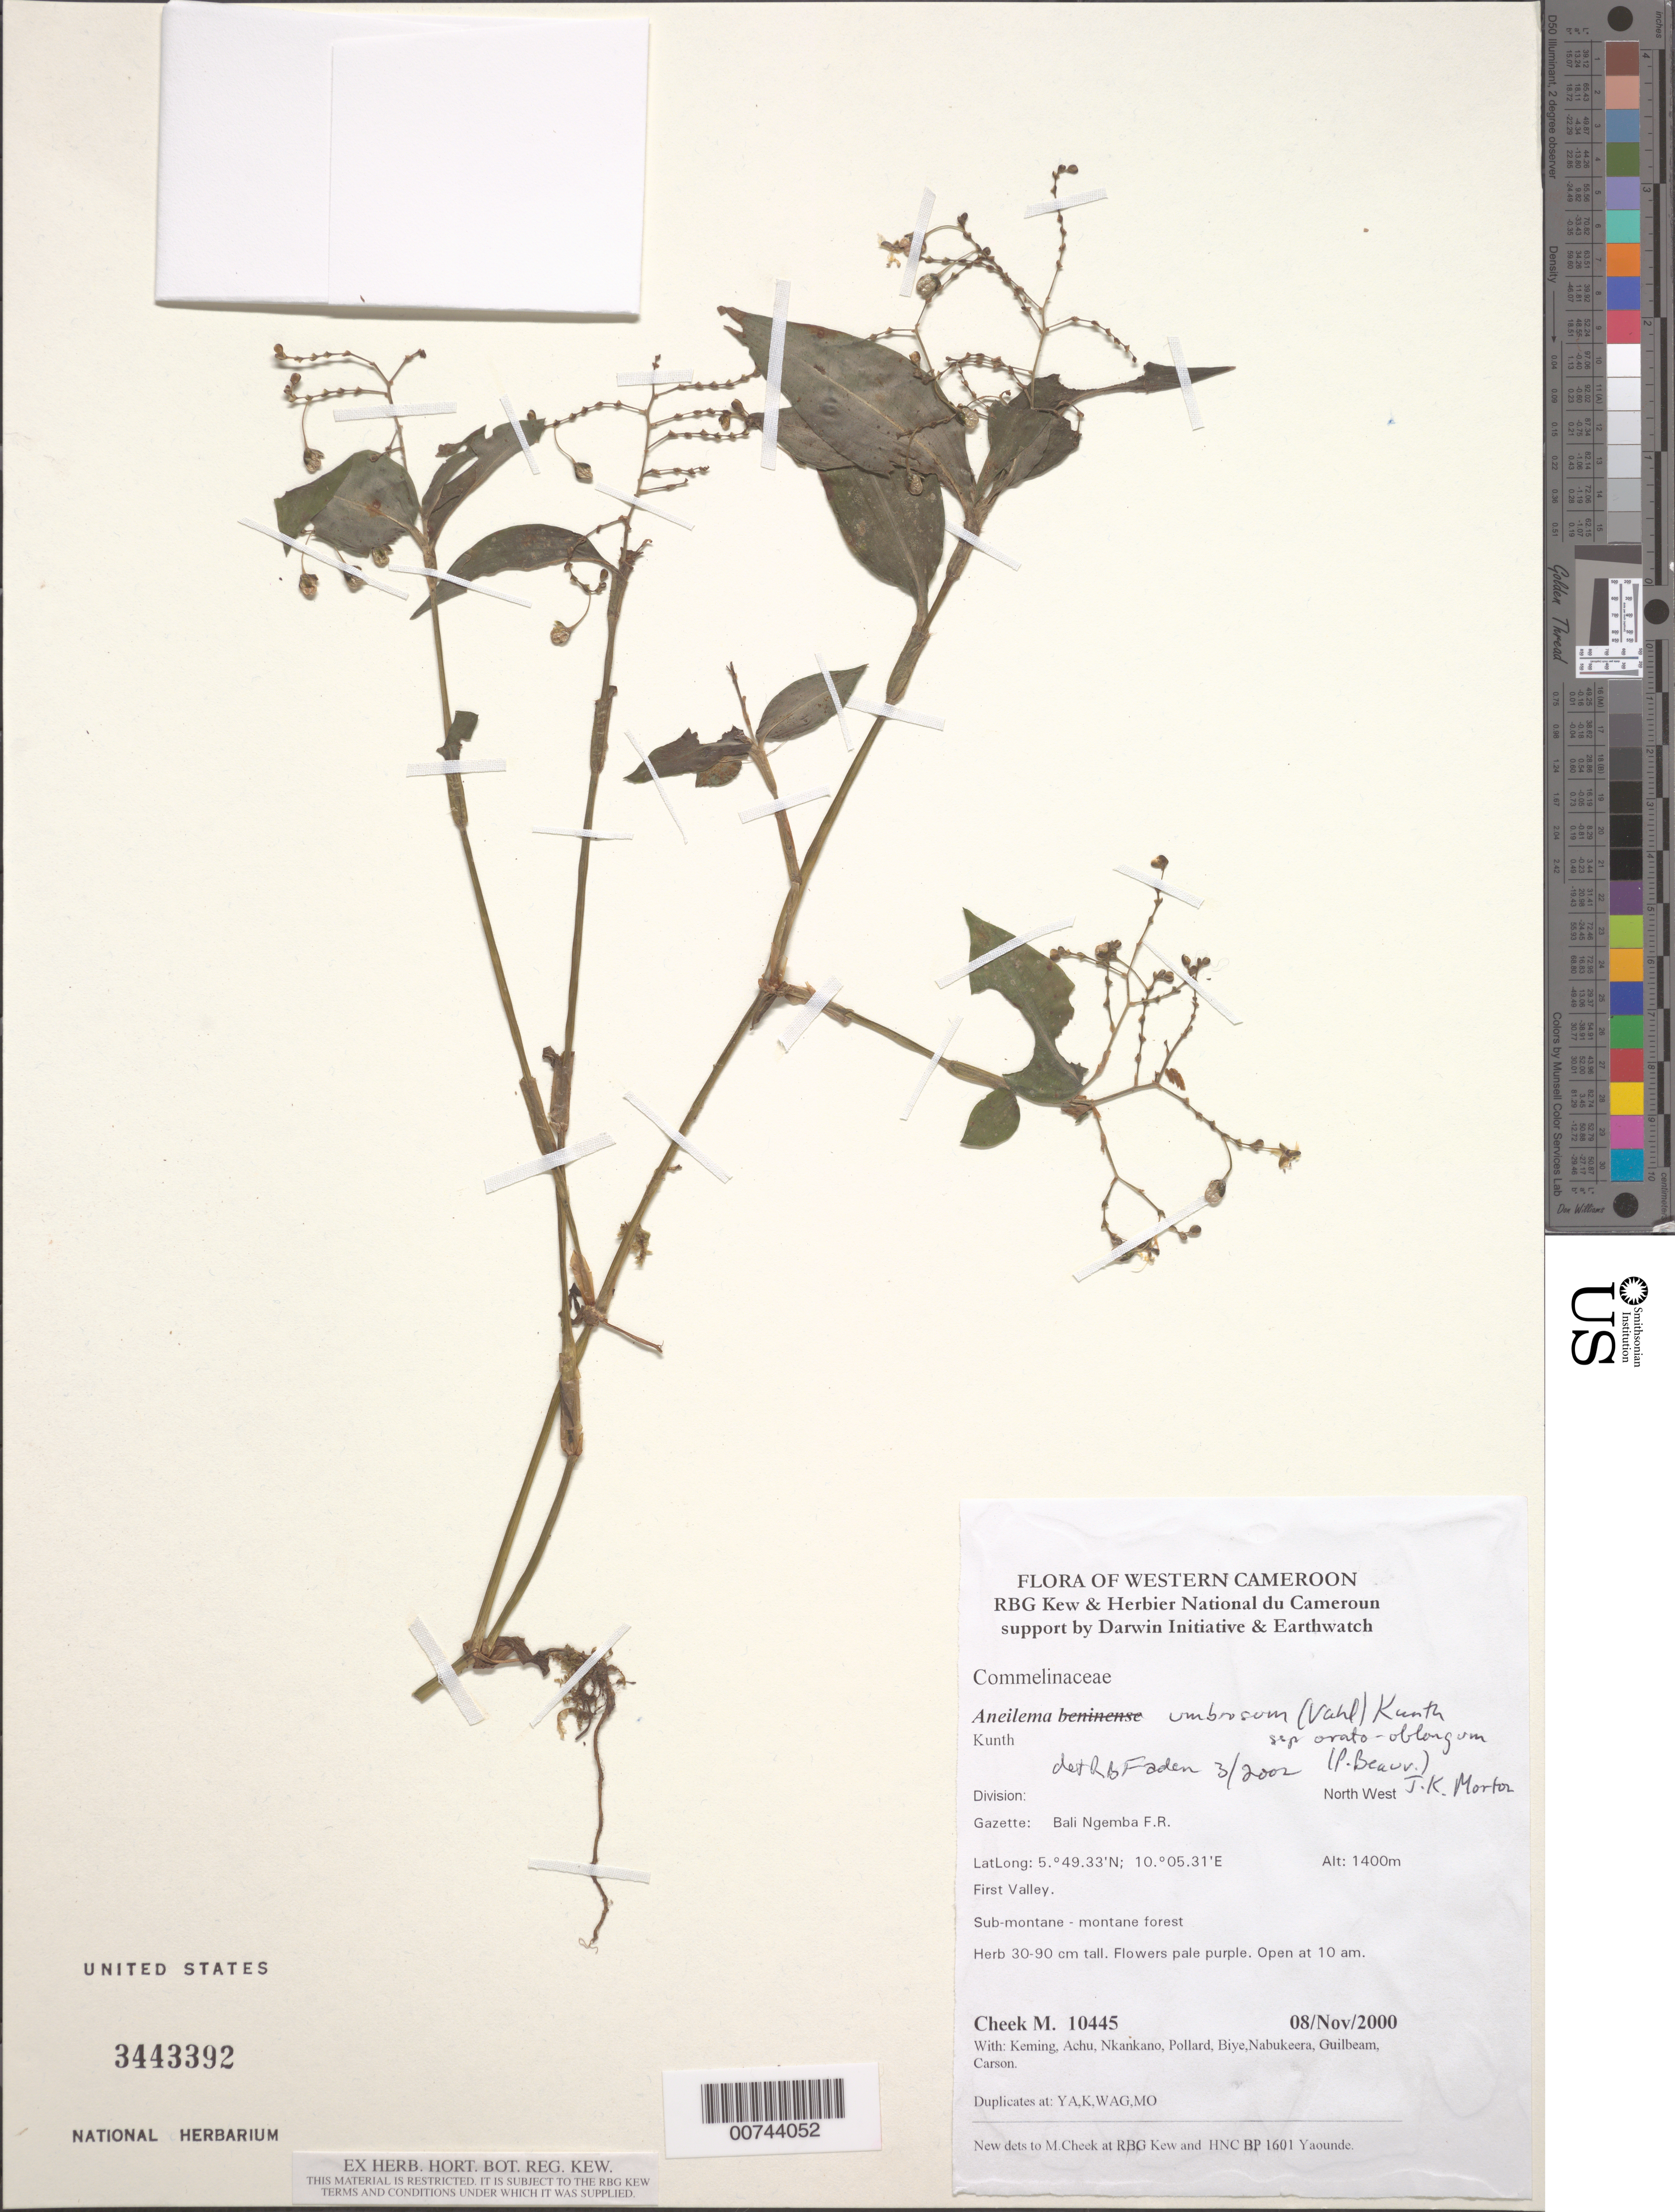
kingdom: Plantae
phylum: Tracheophyta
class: Liliopsida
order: Commelinales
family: Commelinaceae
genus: Aneilema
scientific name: Aneilema umbrosum subsp. ovato-oblongum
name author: (P. Beauv.) J.K. Morton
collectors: M. Cheek, -- Pollard, E. Biye, D. Carson, P. Nkankano, E. Keming, -- Achu, -. Guilbeam & -. Nabukeera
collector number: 10445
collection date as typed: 08 Nov 2000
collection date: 2000-11-08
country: Cameroon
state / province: Nord-ouest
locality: Bali Ngemba Forest Reserve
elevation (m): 1400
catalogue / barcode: US 3443392